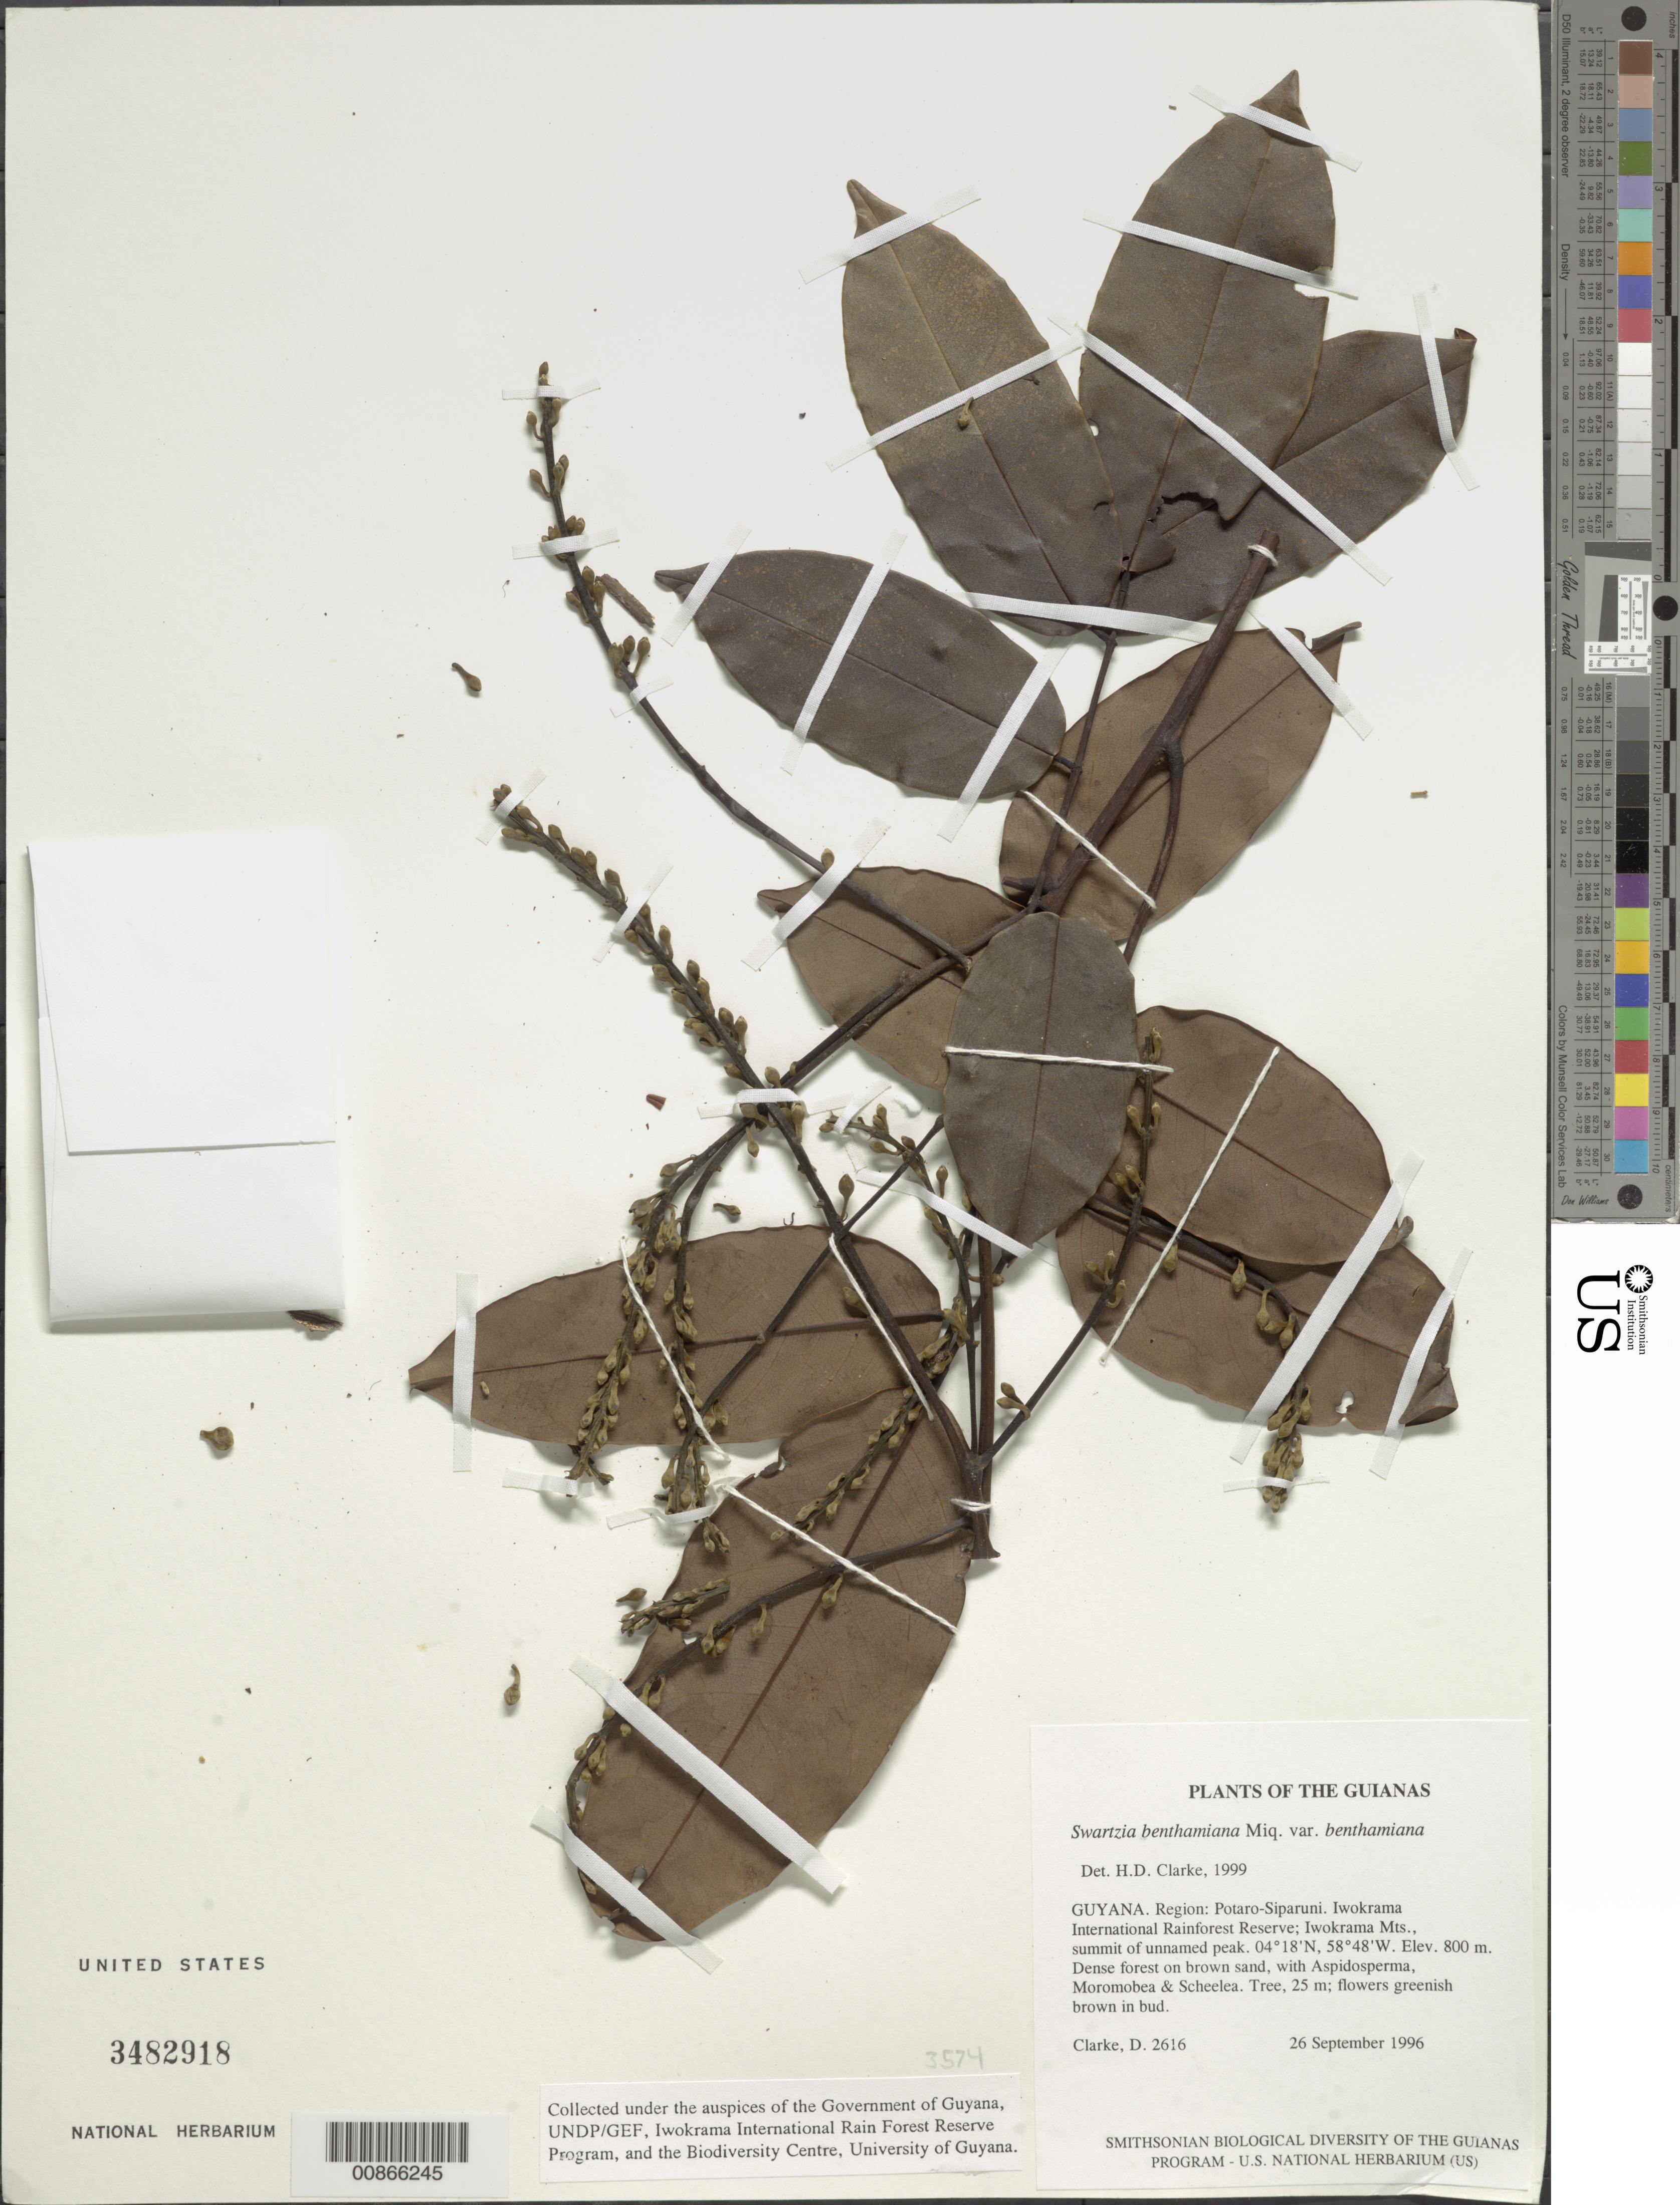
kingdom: Plantae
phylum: Tracheophyta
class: Magnoliopsida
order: Fabales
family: Fabaceae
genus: Swartzia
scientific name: Swartzia benthamiana var. benthamiana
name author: Miq.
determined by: Clarke, H. D., University of North Carolina (Asheville)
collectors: H. D. Clarke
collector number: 2616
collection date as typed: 26 September 1996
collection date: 1996-09-26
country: Guyana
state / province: Potaro-Siparuni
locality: Iwokrama International Rainforest Reserve; Iwokrama Mts., summit of unnamed peak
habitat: Dense forest on brown sand, with Aspidosperma, Moronobea & Scheelea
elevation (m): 800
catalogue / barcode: US 3482918